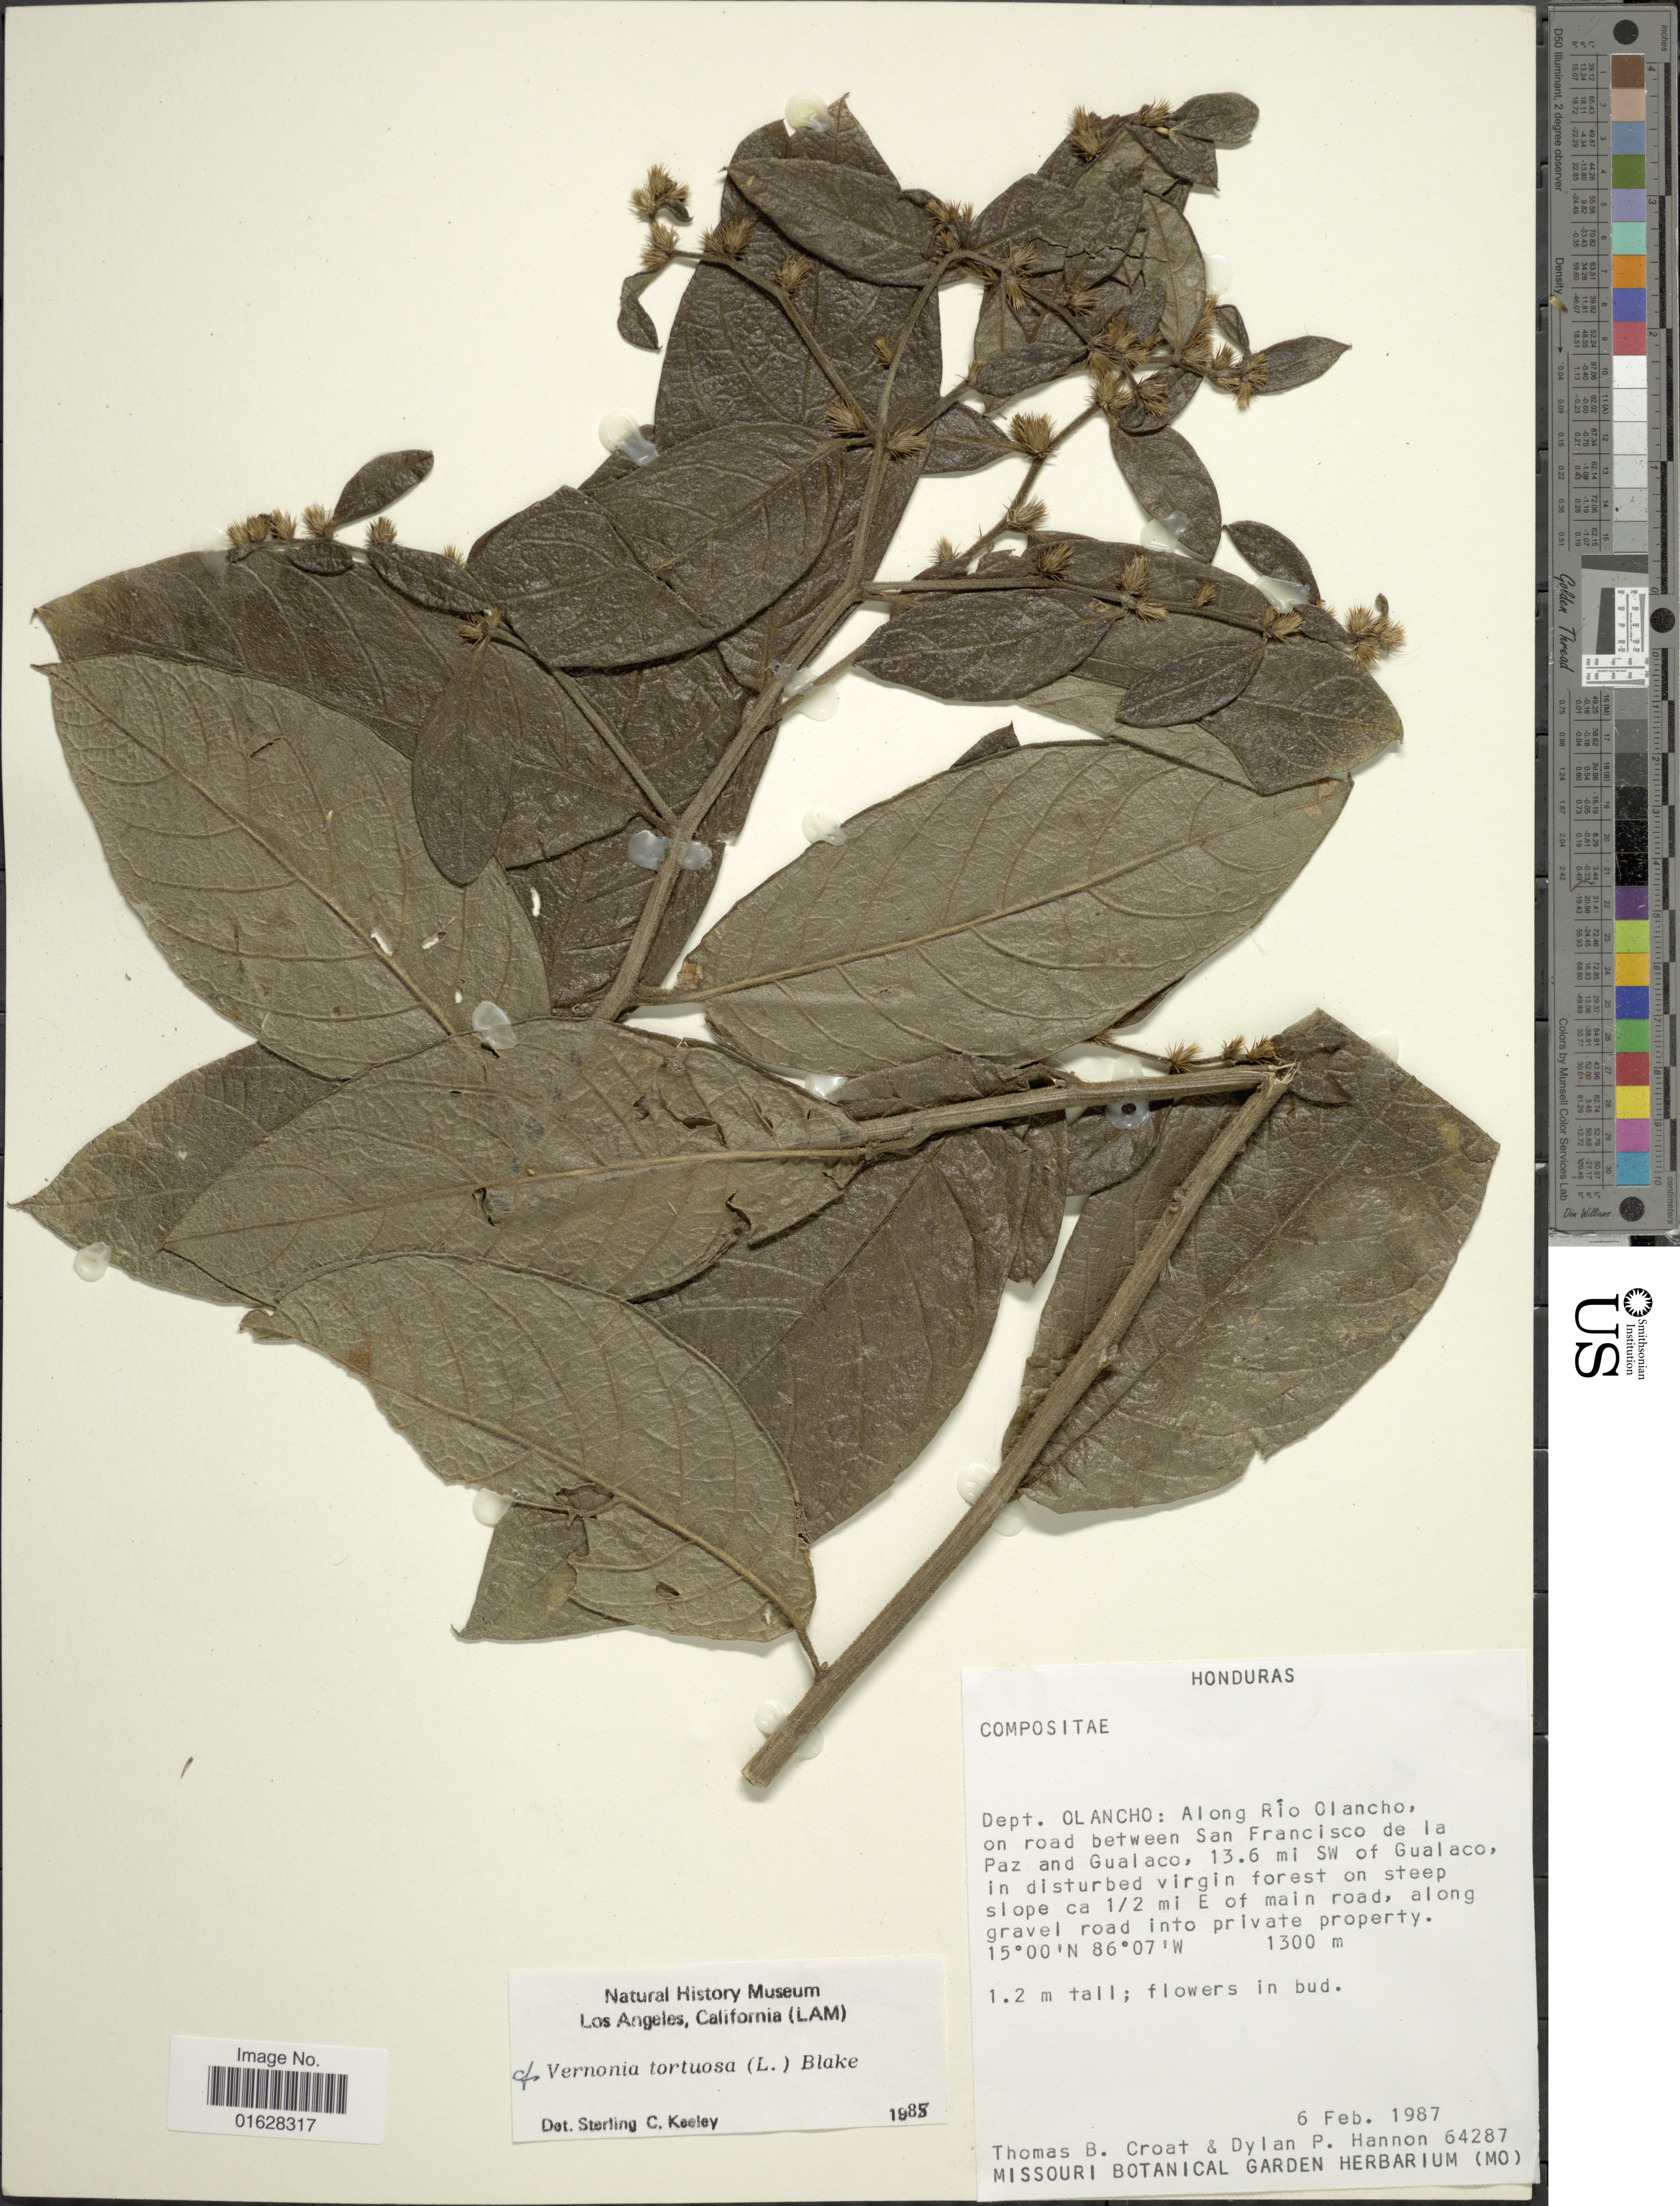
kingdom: Plantae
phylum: Tracheophyta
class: Magnoliopsida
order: Asterales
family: Asteraceae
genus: Lepidaploa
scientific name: Lepidaploa tortuosa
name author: (L.) H. Rob.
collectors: T. B. Croat & D. Hannon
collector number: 64287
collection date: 1987-02-06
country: Honduras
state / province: Olancho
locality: Dept. Olancho, along Rio Olanchob on road between San Francisco de la Paz and Gualaco, 13.6 mi SW of Gualaco, on steep slope ca 1/2 mi E of main road, along gravel road into private property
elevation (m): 1300